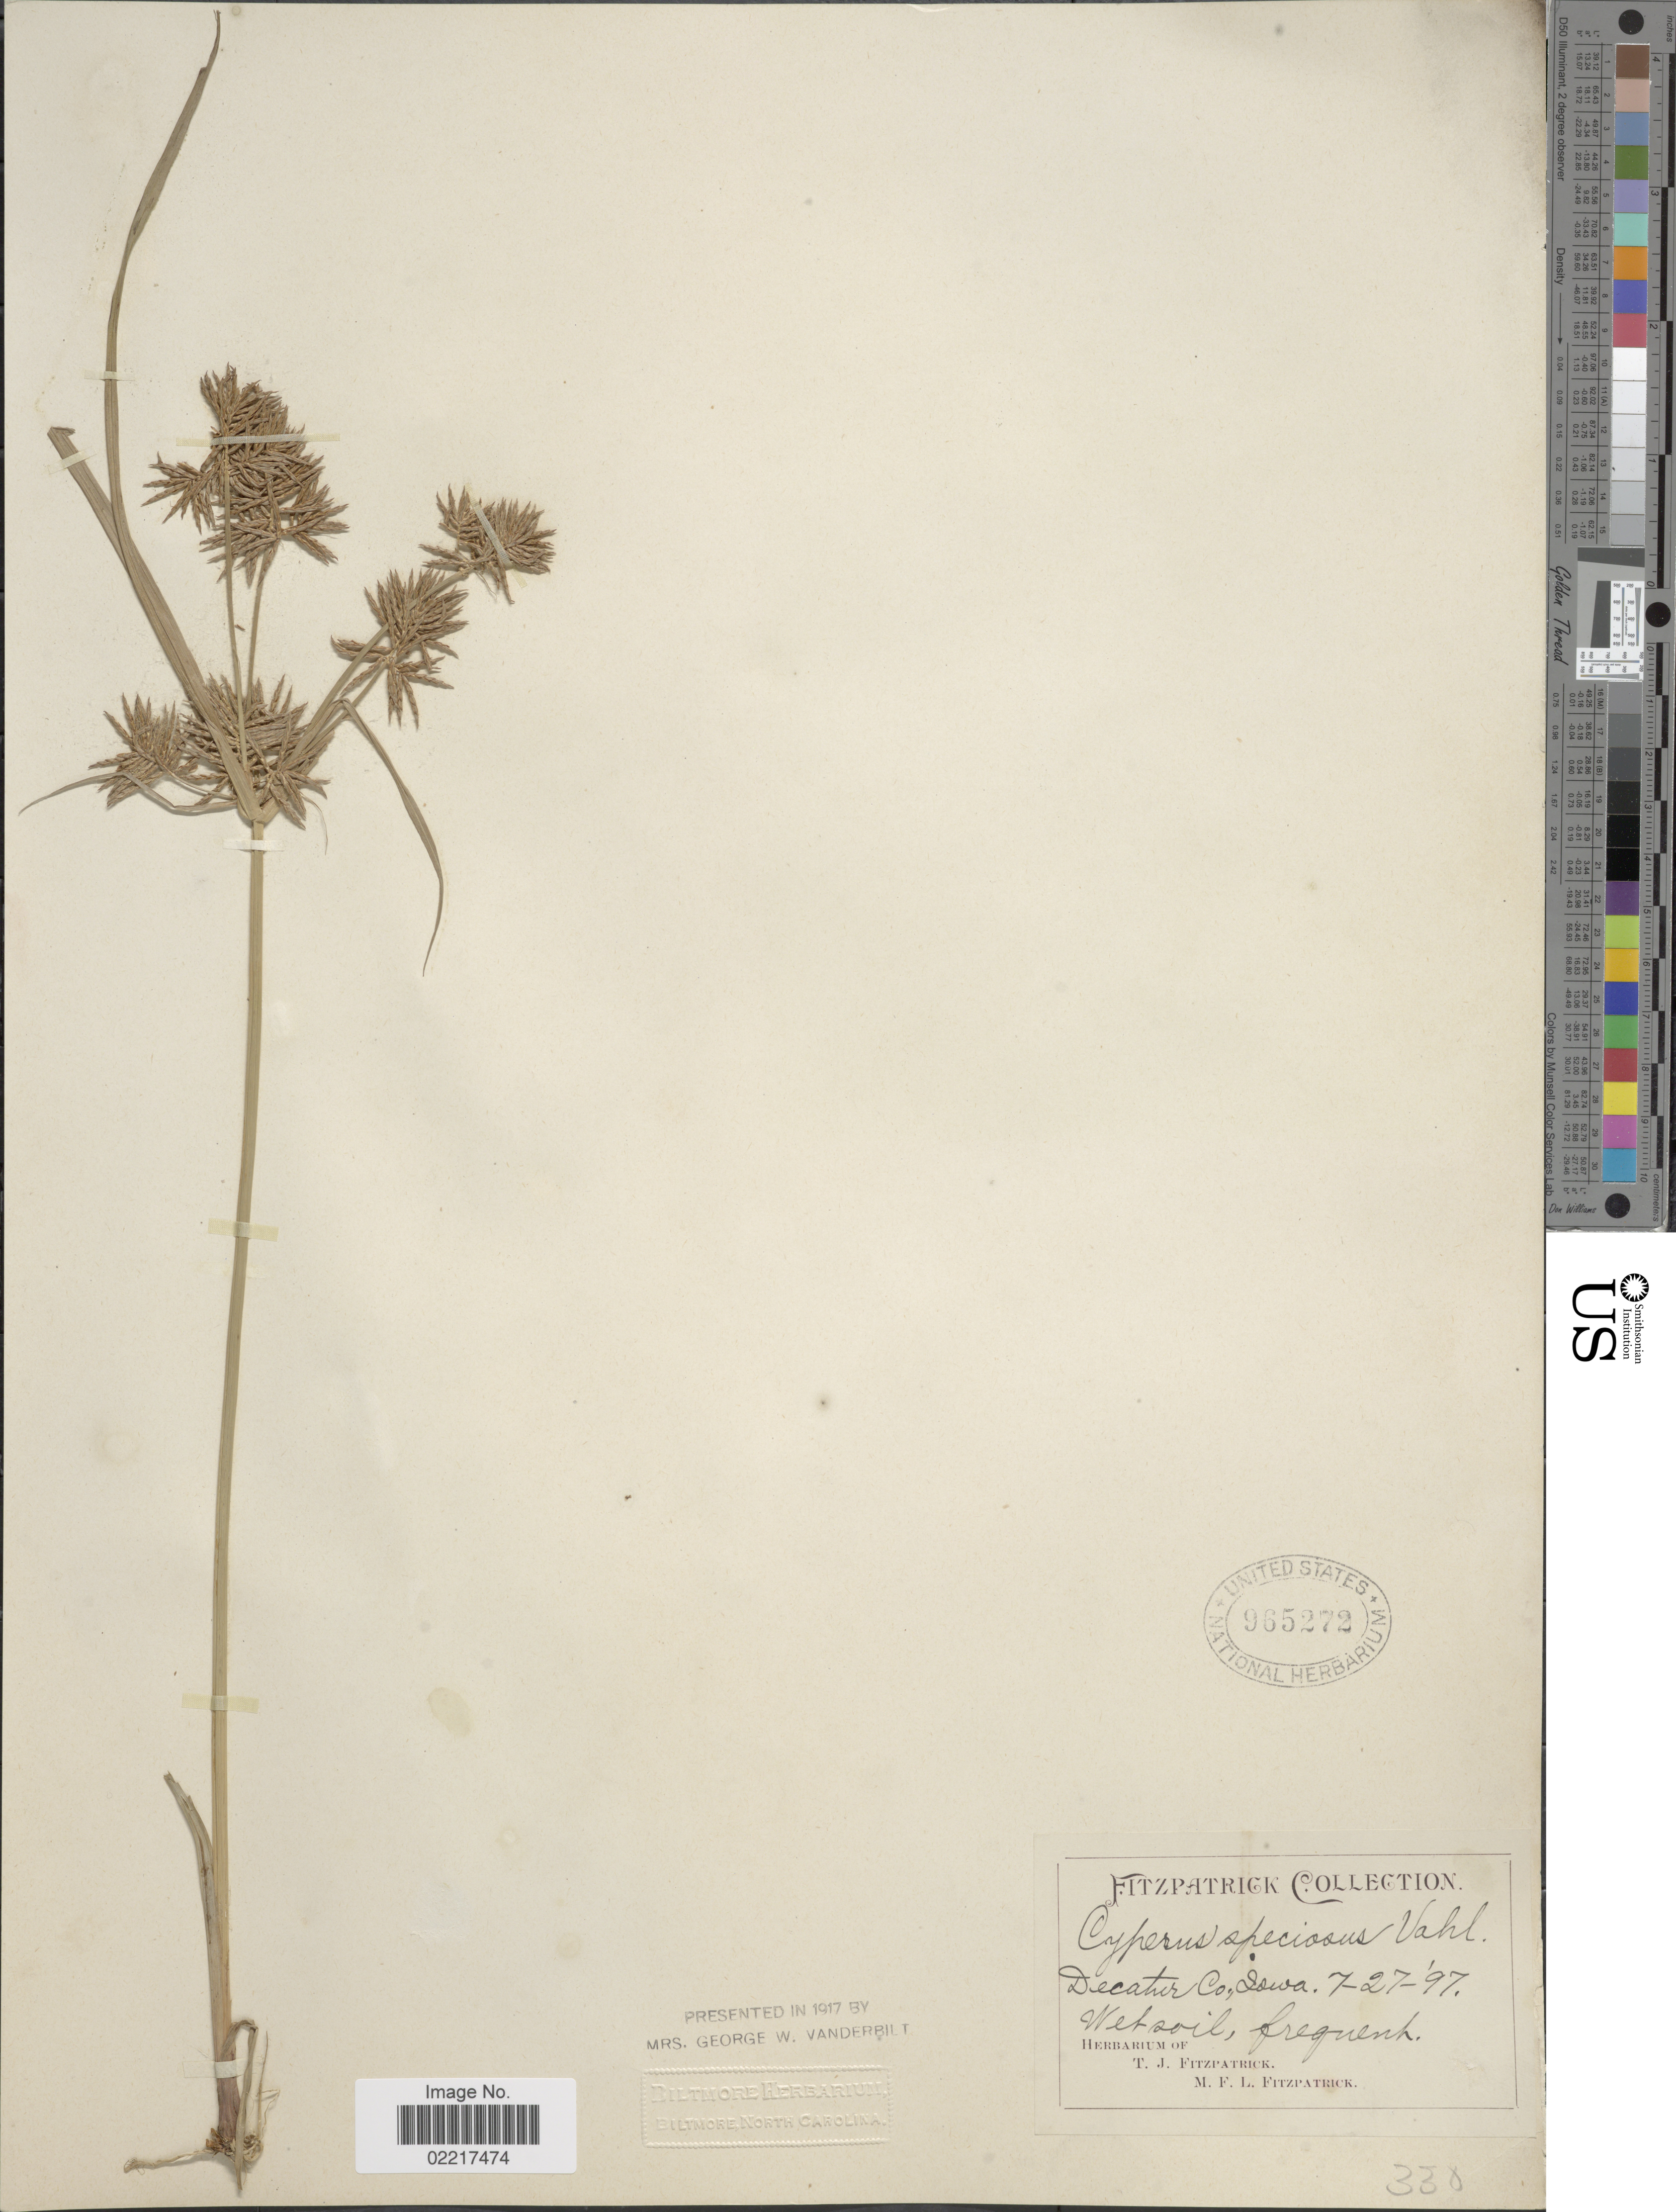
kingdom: Plantae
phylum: Tracheophyta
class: Liliopsida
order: Poales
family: Cyperaceae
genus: Cyperus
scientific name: Cyperus odoratus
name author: L.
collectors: ex herb. T. J. Fitzpatrick M. F. L. Fitzpatrick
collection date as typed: Transcribed d/m/y: 27/7/97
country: United States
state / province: Iowa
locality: Decatur Co., Wet soil, frequent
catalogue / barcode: US 965272